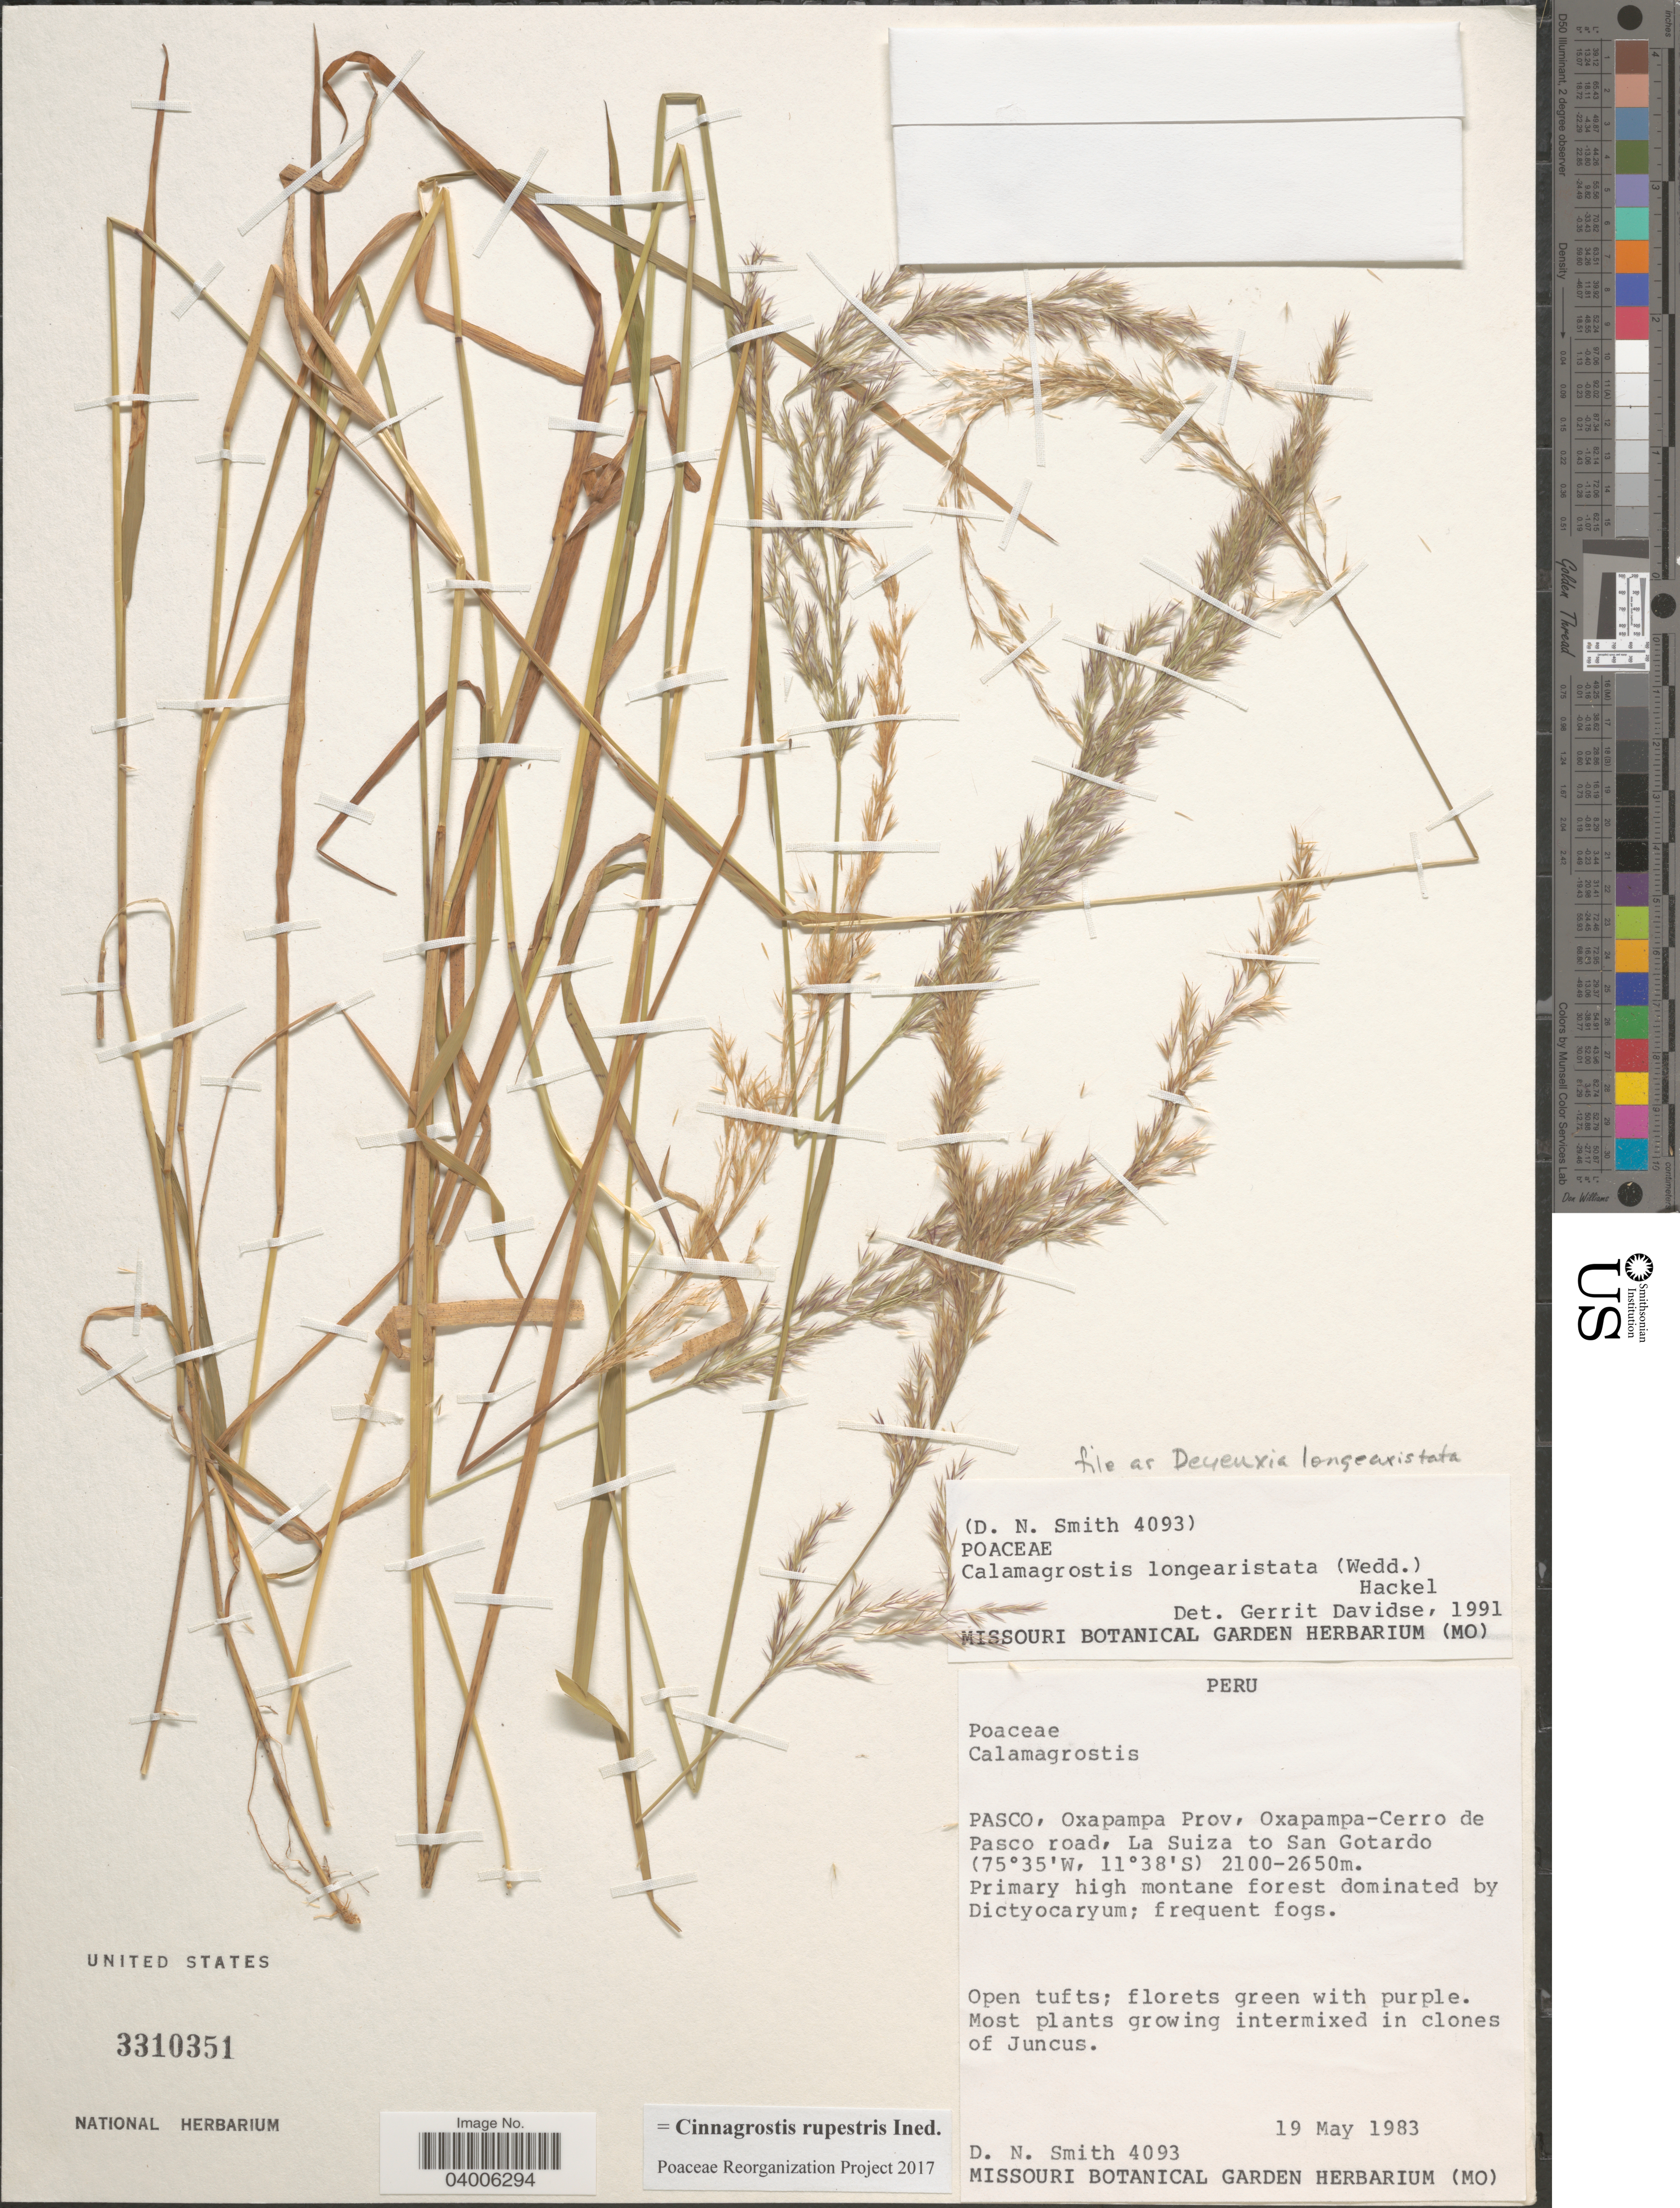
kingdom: Plantae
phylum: Tracheophyta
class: Liliopsida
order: Poales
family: Poaceae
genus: Cinnagrostis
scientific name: Cinnagrostis rupestris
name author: (Trin.) P.M. Peterson et al.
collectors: D. Smith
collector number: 4093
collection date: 1983-05-19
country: Peru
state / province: Pasco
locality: Oxapampa Prov, Oxapampa-Cerro de Pasco road, La Suiza to San Gotardo.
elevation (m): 2100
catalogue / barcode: US 3310351